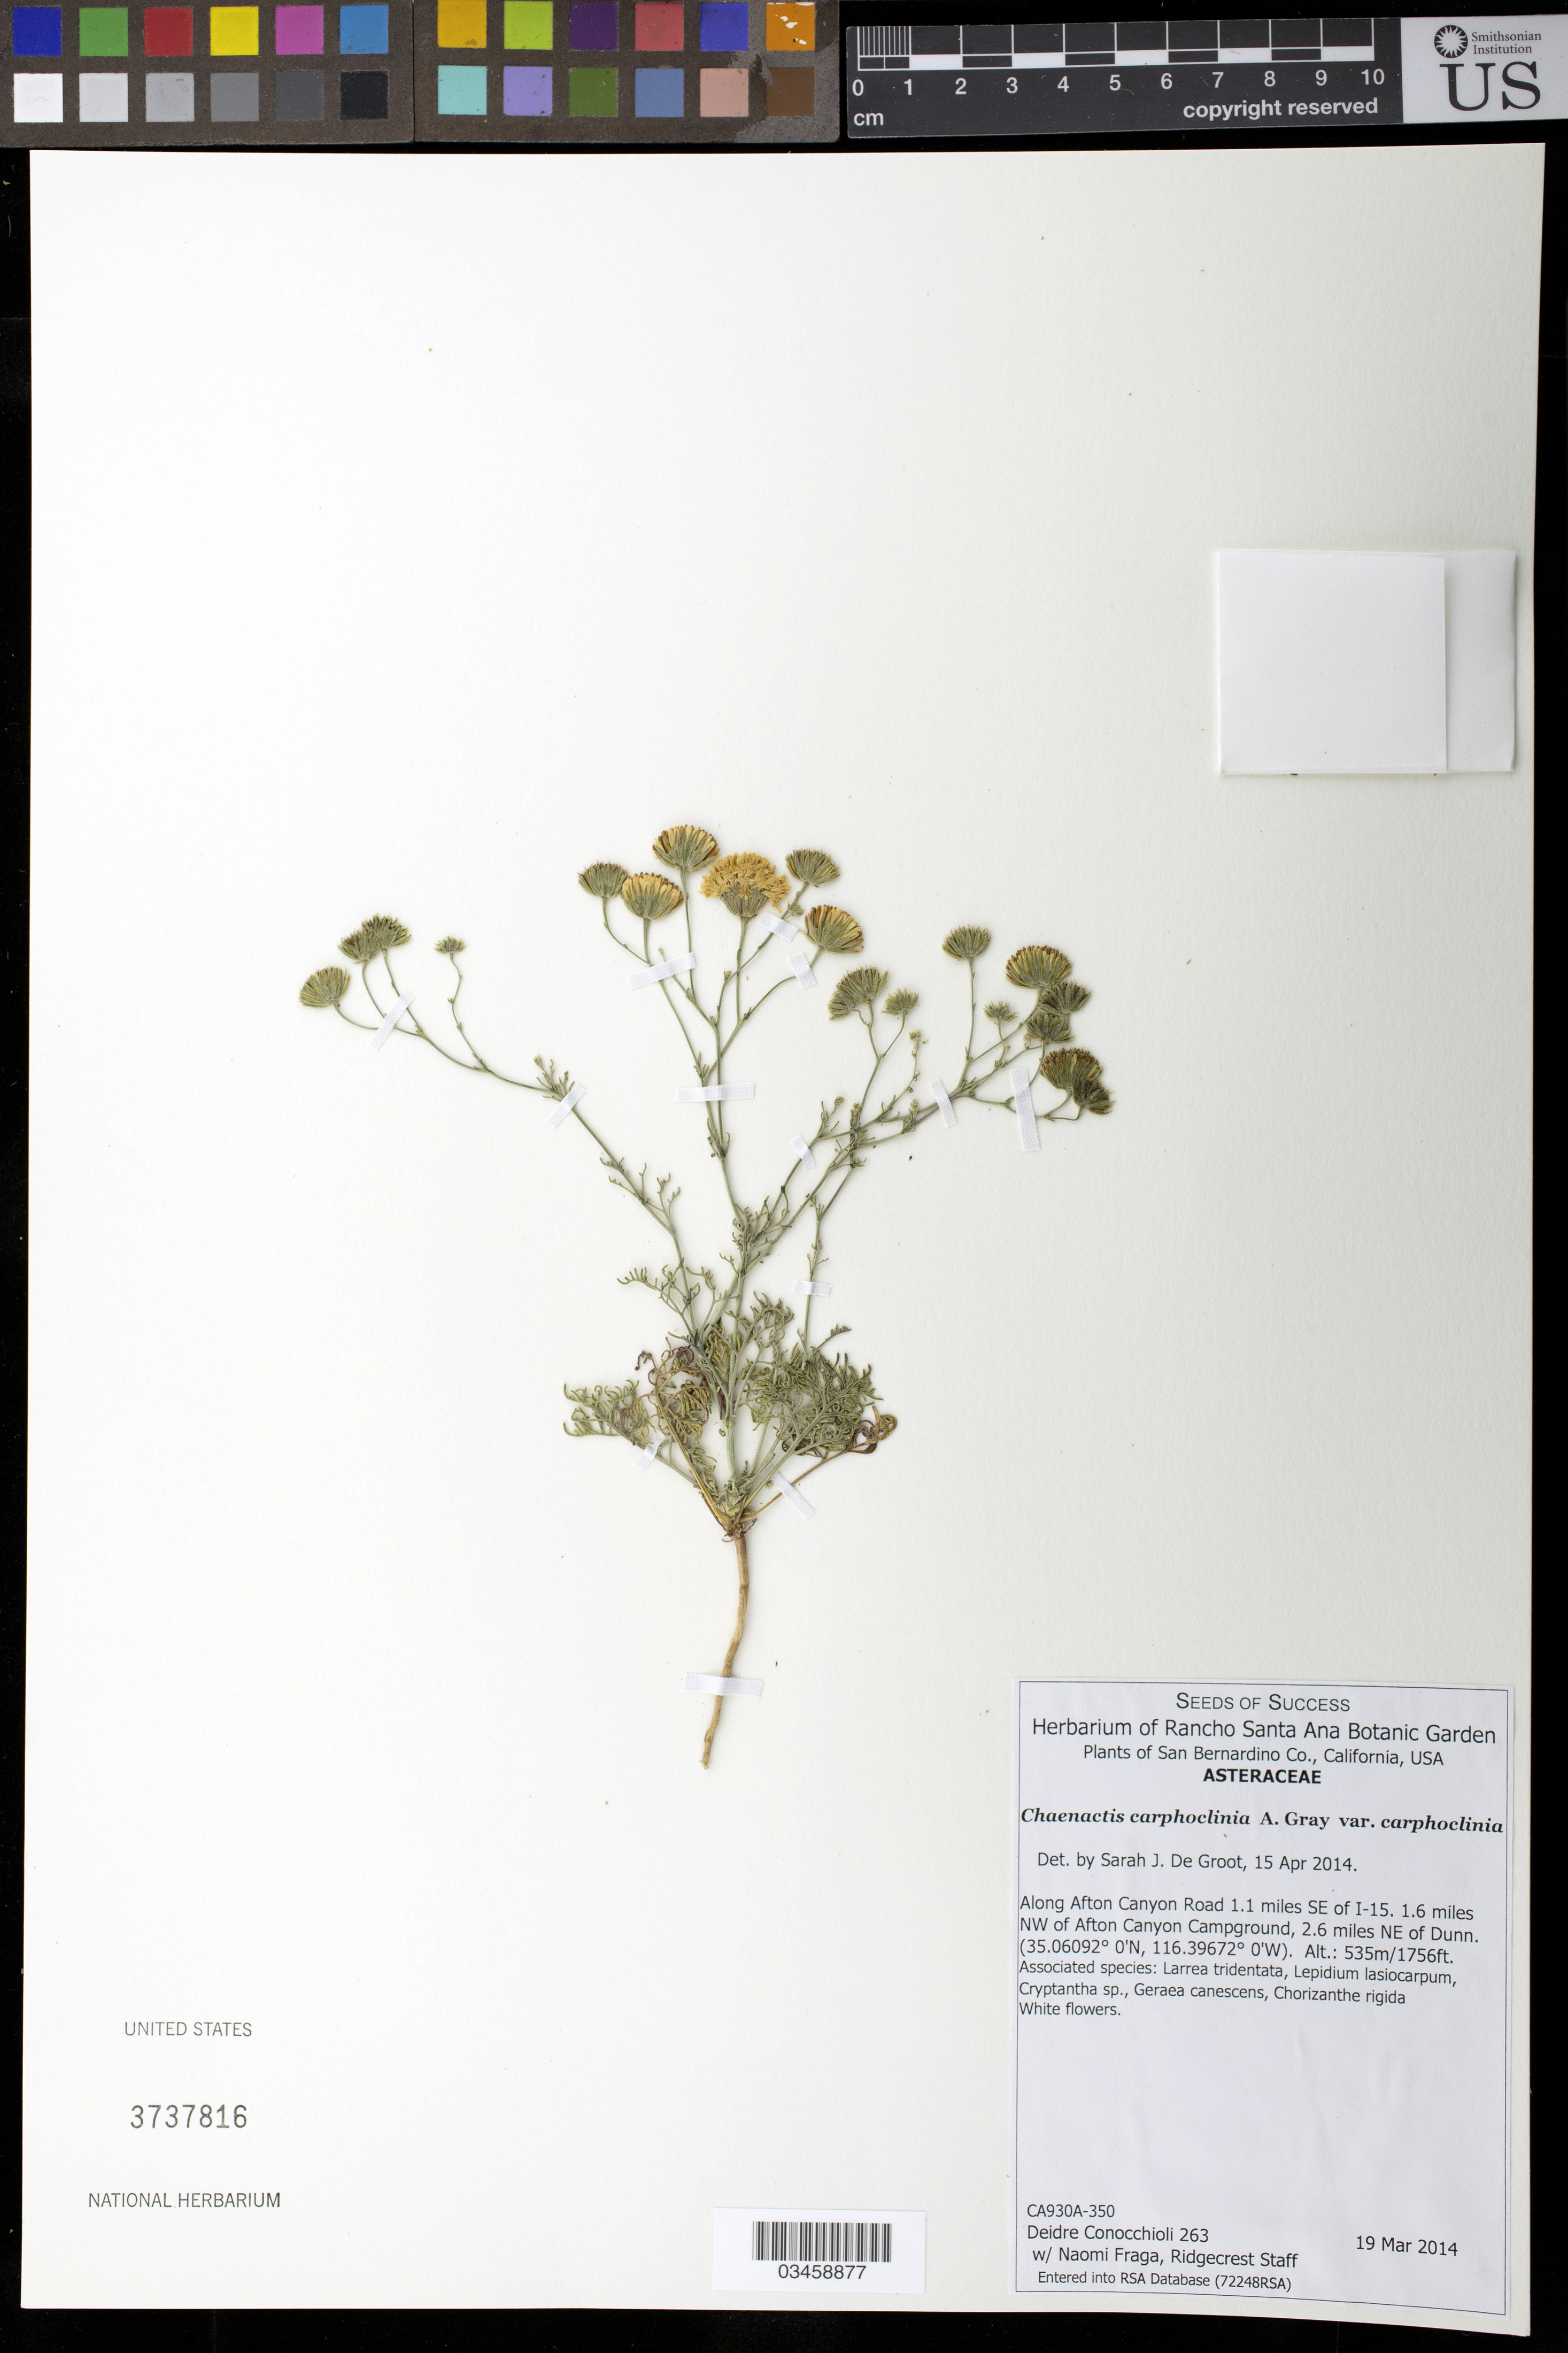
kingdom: Plantae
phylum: Tracheophyta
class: Magnoliopsida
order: Asterales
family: Asteraceae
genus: Chaenactis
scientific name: Chaenactis carphoclinia var. carphoclinia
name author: A. Gray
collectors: D. Conocchioli & N. Fraga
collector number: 264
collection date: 2014-03-19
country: United States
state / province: California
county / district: San Bernardino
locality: Along Afton Canyon Road 1.1 mi. SE of I-15. 1.6 mi. NW of Afton Canyon Camgraund, 2.6 mi. NE of Dunn.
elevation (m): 535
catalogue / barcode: US 3737816